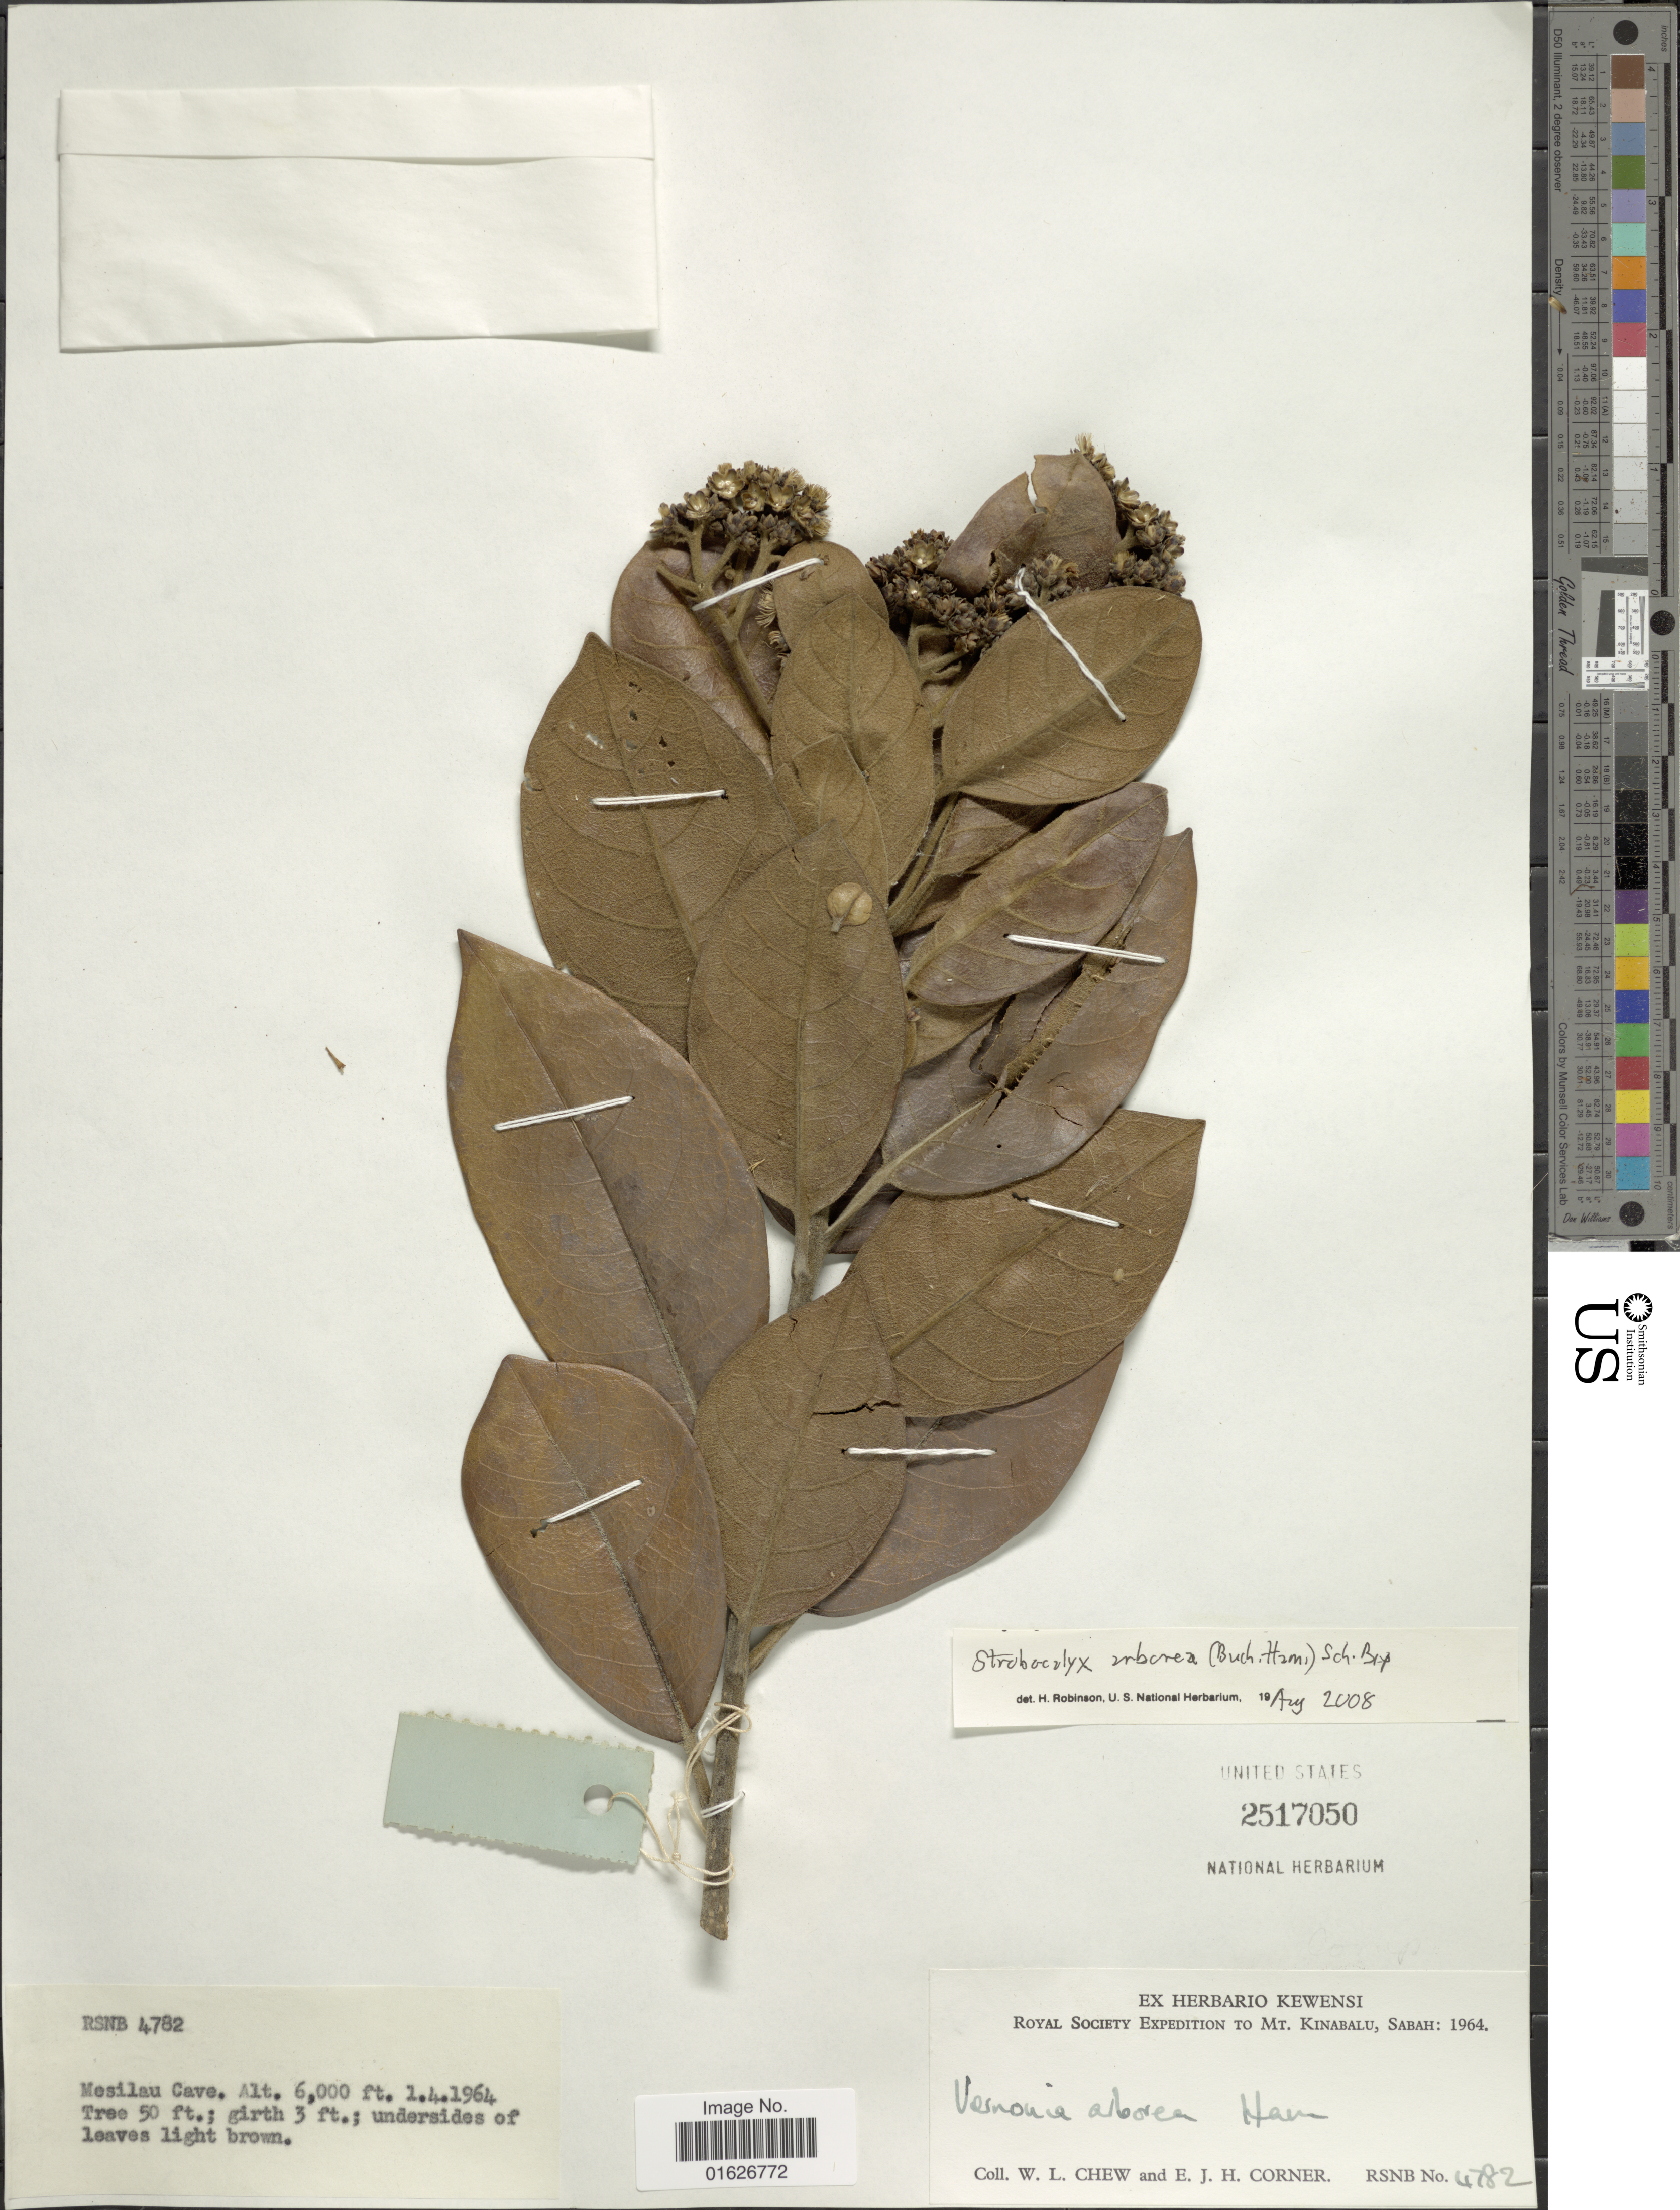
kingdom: Plantae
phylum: Tracheophyta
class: Magnoliopsida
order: Asterales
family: Asteraceae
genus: Strobocalyx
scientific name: Strobocalyx arborea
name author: (Buch.-Ham.) Sch. Bip.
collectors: W. Chew & E. Corner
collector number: RSNB 4782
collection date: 1964-04-01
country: Malaysia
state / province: Sabah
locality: Mesilau Cave, Mt. Kinabalu.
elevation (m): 1829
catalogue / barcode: US 2517050